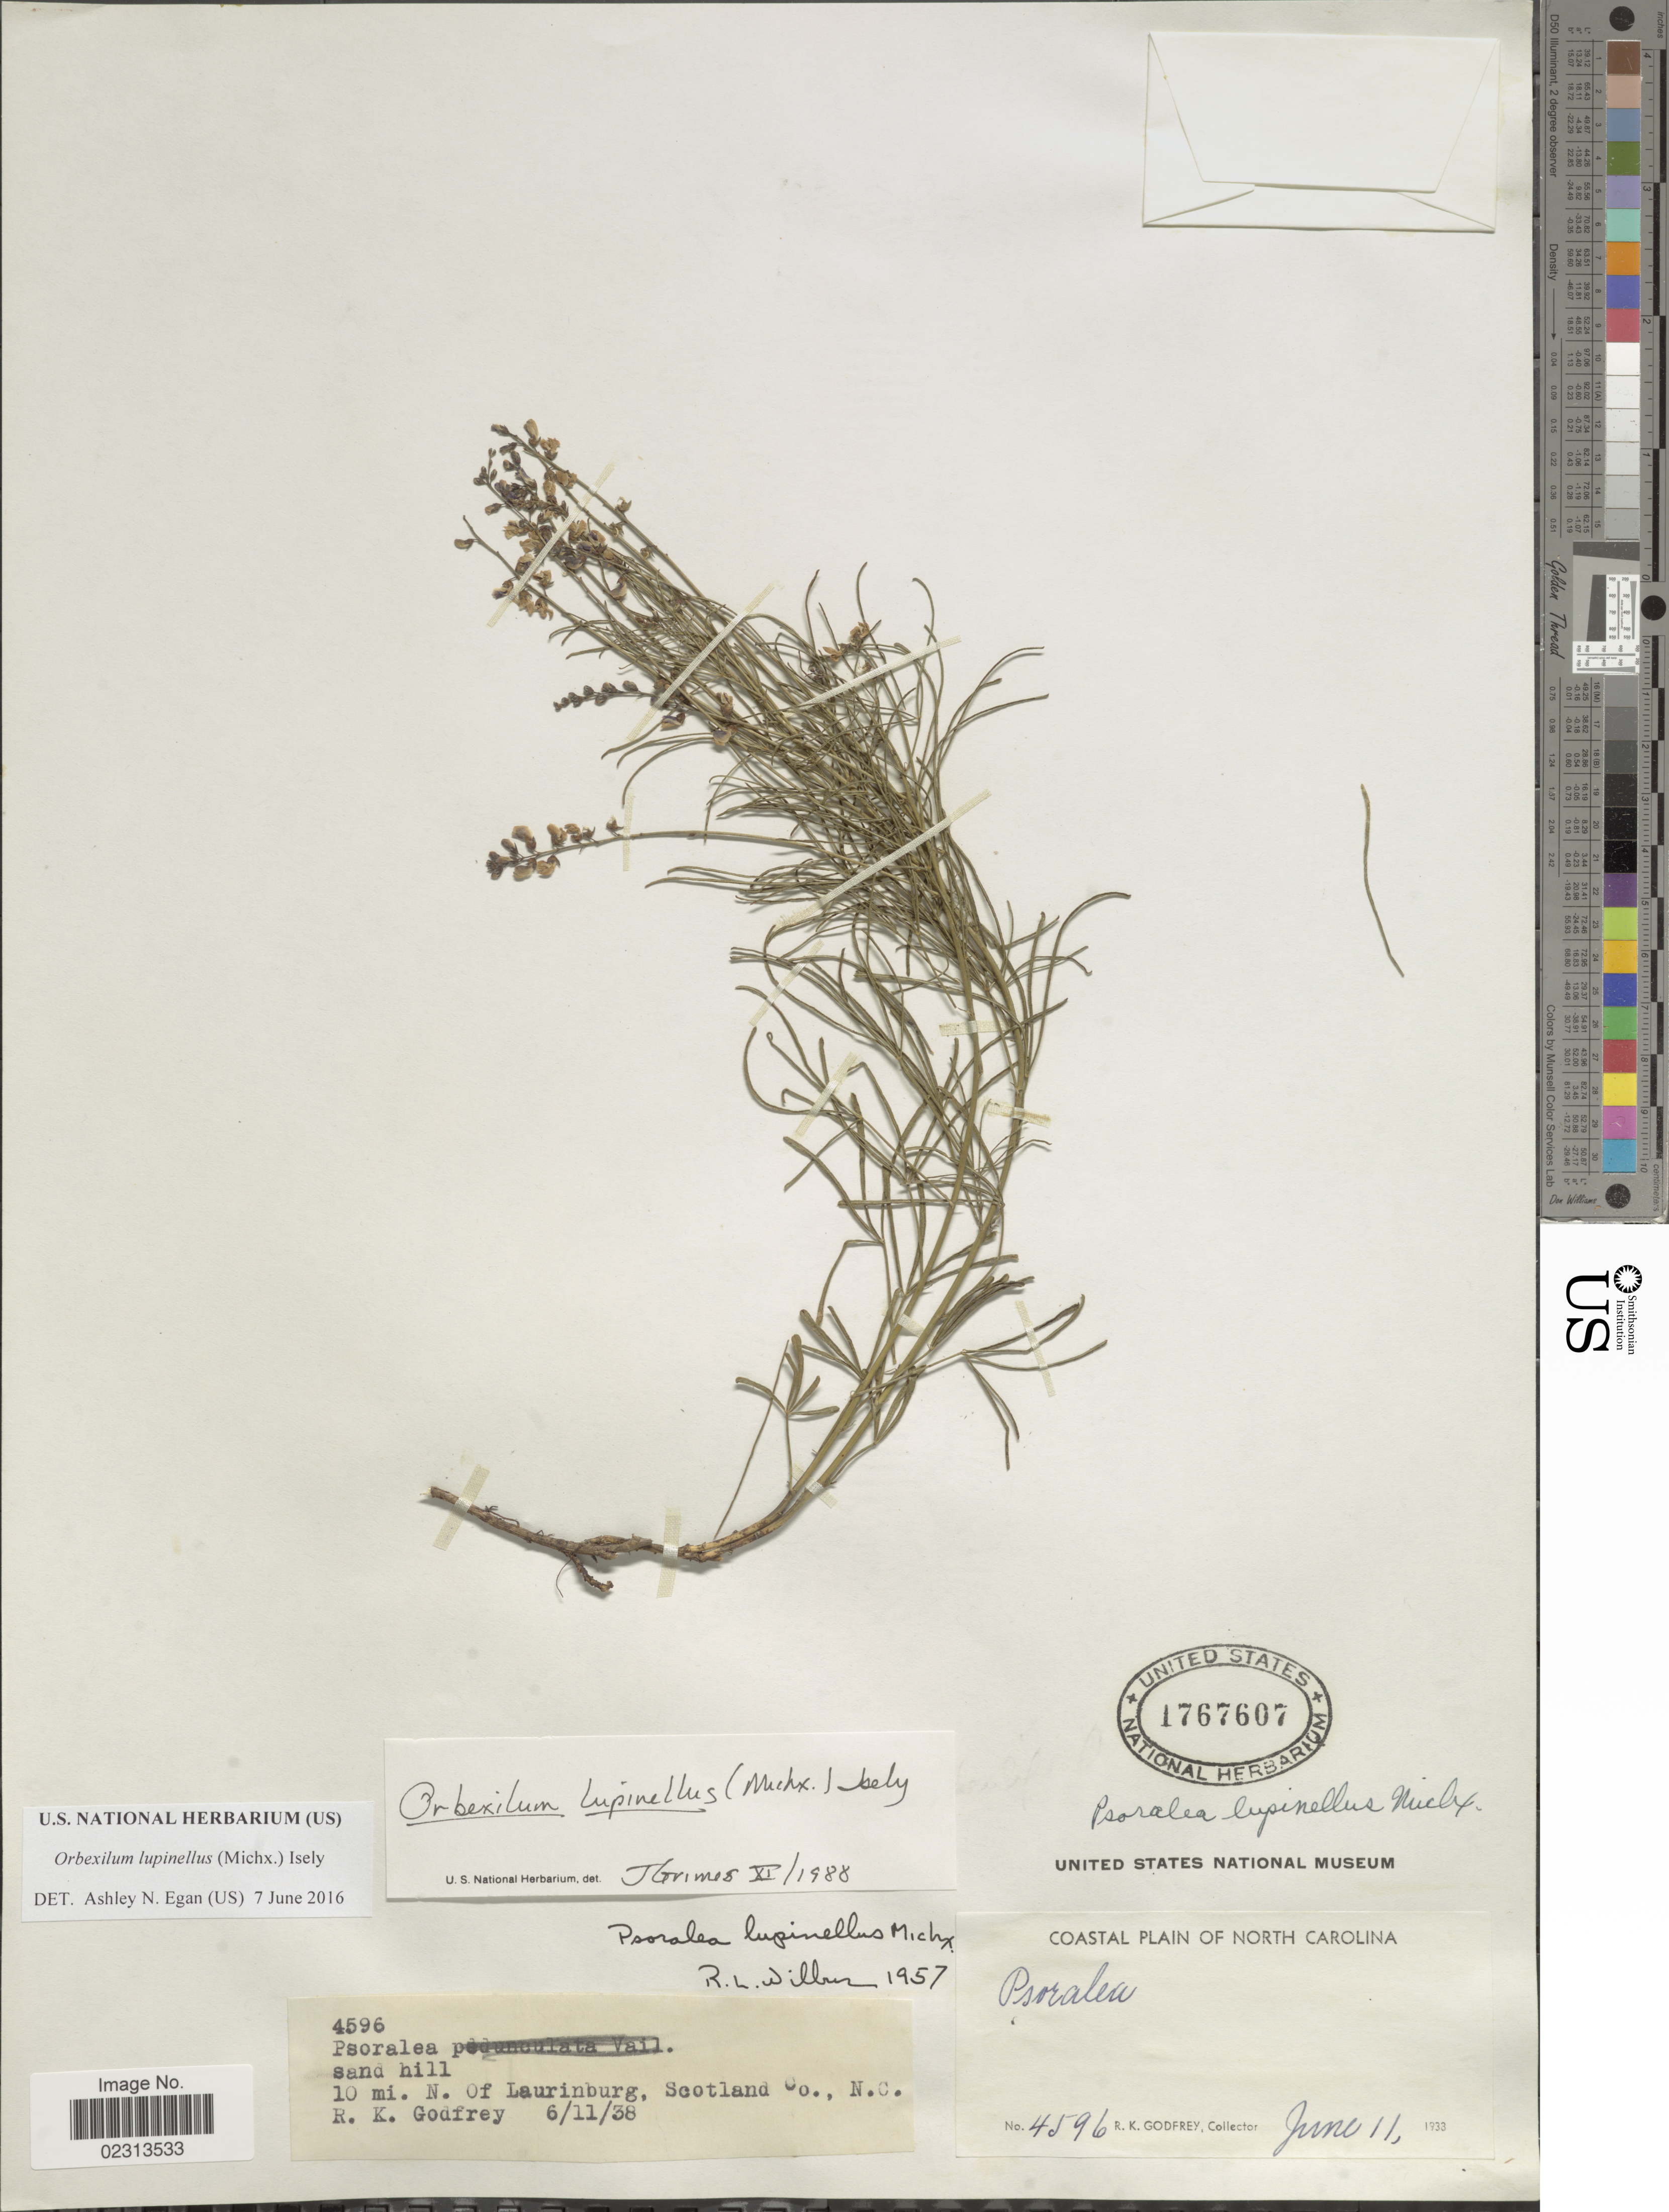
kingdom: Plantae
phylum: Tracheophyta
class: Magnoliopsida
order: Fabales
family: Fabaceae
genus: Orbexilum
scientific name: Orbexilum lupinellus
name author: (Michx.) Isley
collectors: R. K. Godfrey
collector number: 4596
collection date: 1933-06-11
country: United States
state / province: North Carolina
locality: Coastal plain of North Carolina, 10 mi. N. of Laurinburg, Scotland Co. N.C.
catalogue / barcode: US 1767607